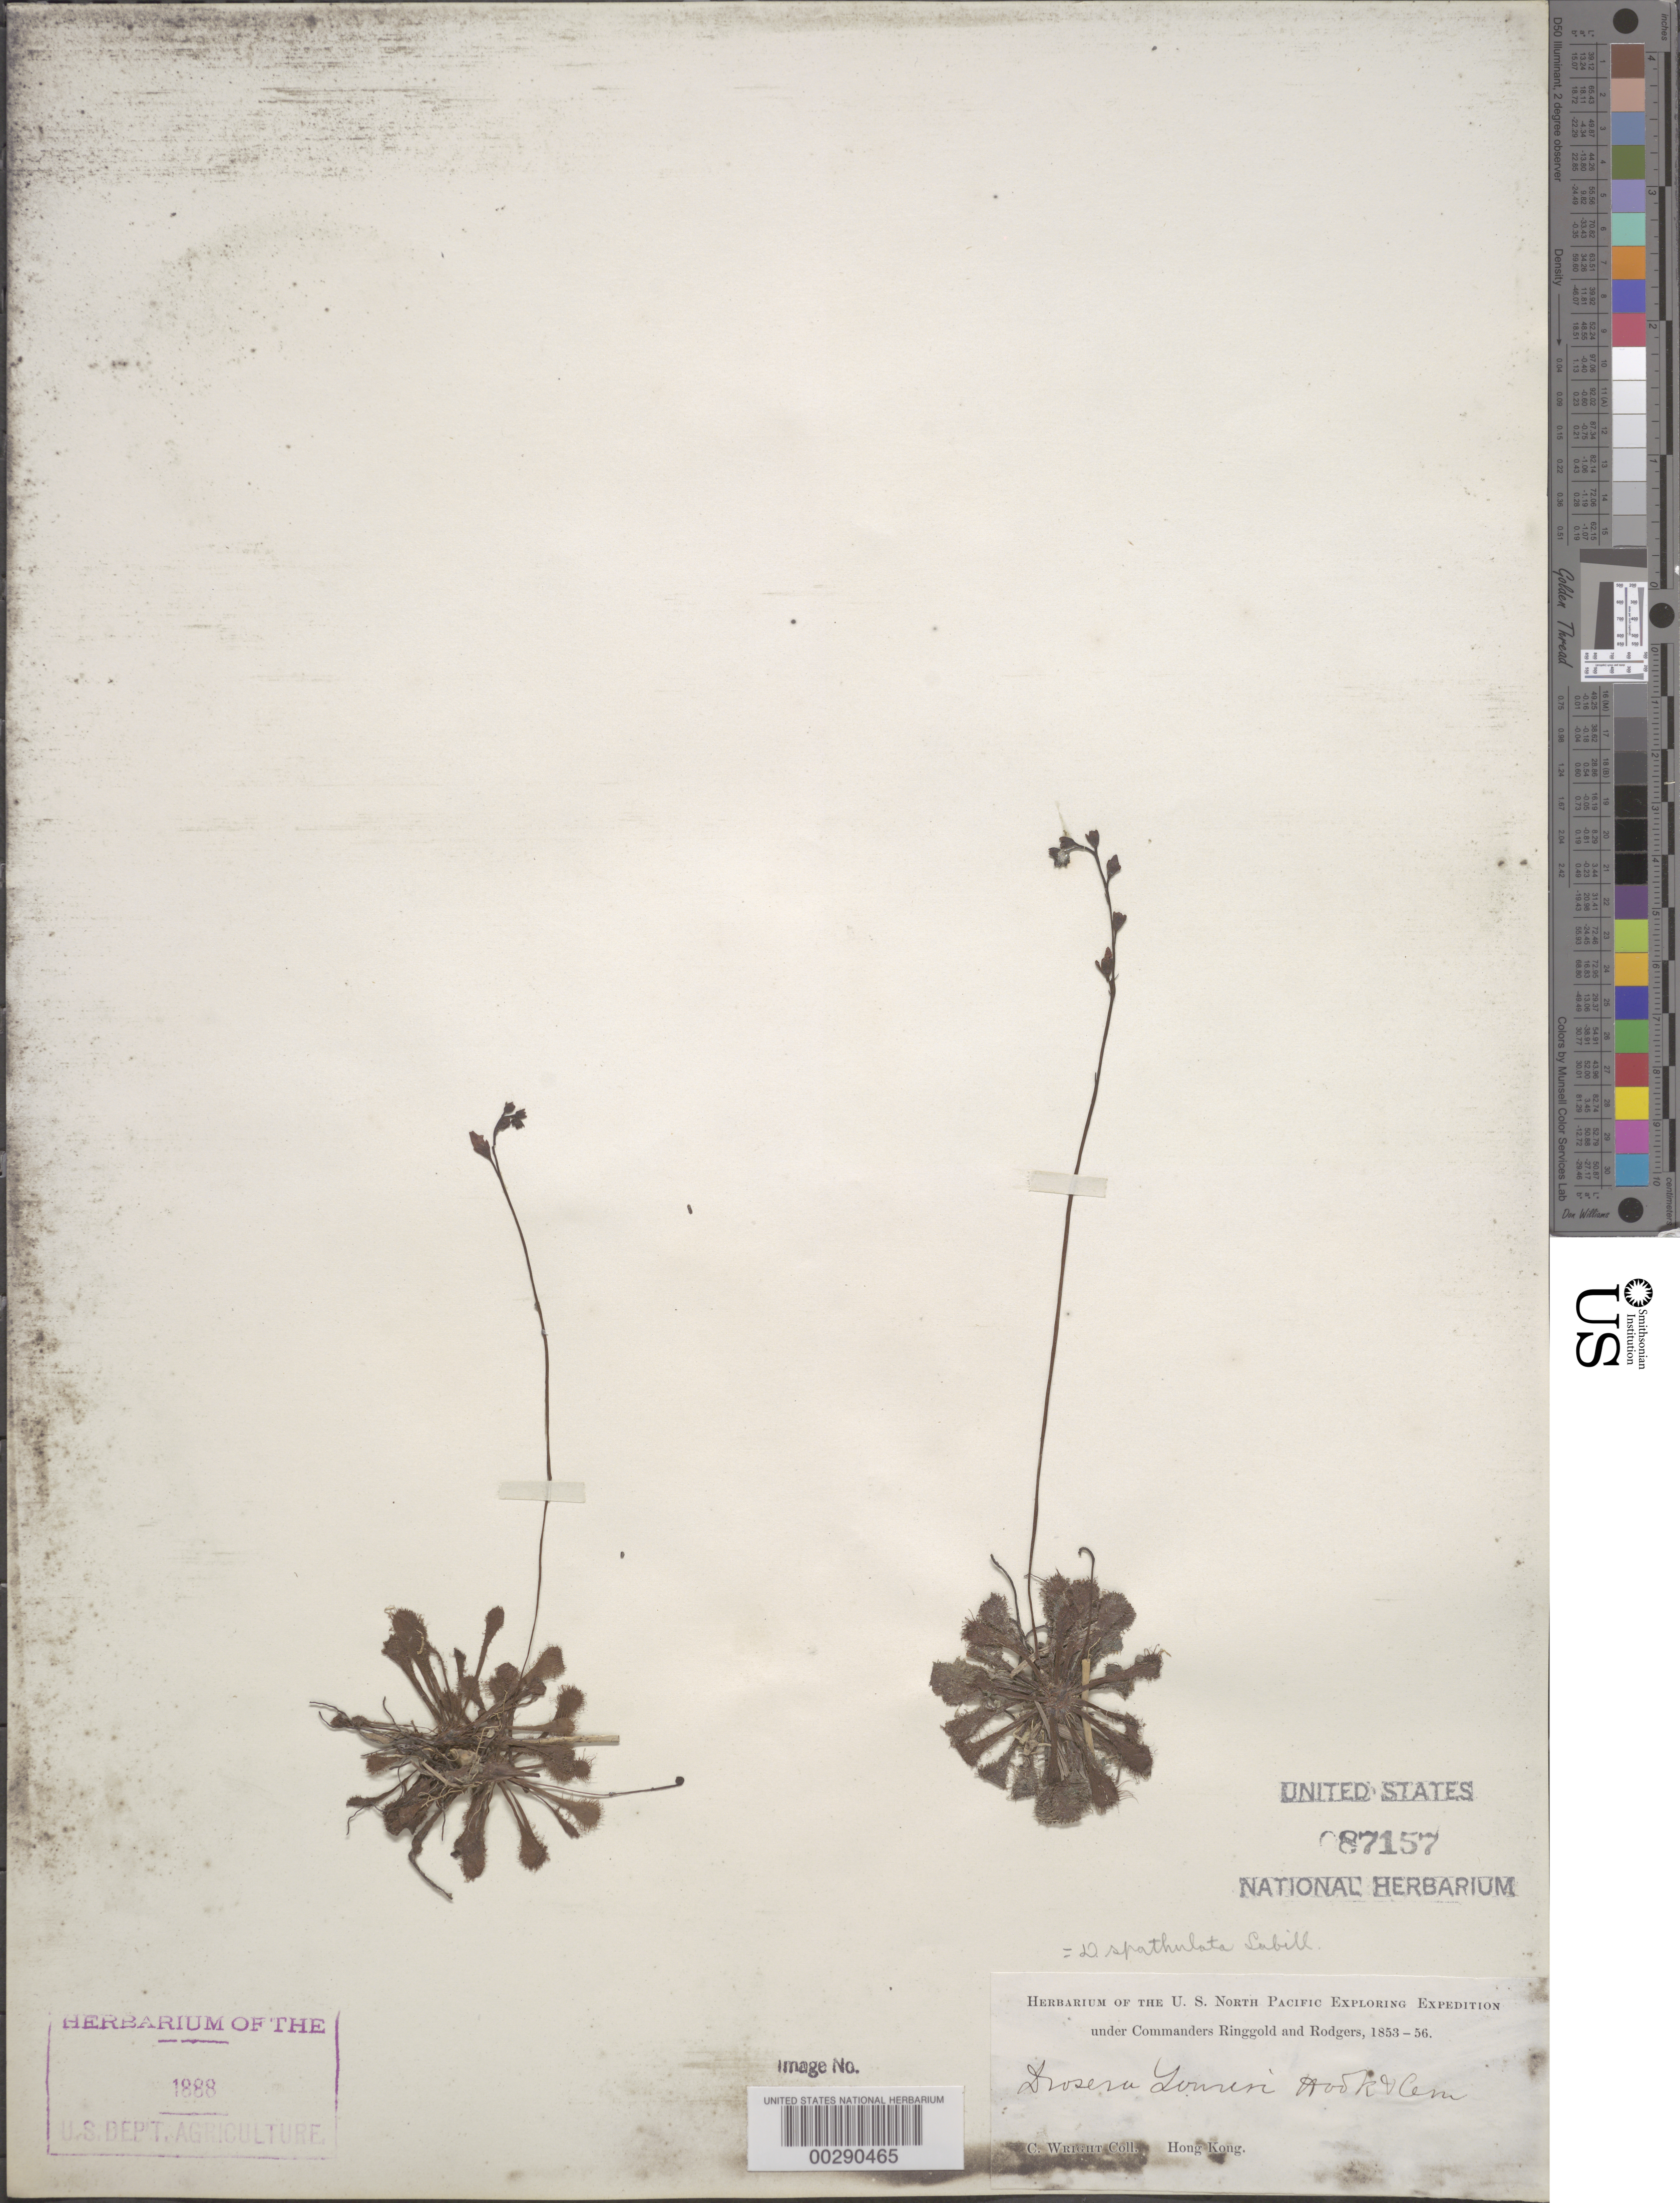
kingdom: Plantae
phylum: Tracheophyta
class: Magnoliopsida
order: Caryophyllales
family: Droseraceae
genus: Drosera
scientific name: Drosera spathulata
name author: Labill.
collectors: C. Wright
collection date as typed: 1853 to -- -- 1856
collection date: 1853/1856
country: China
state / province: Hong Kong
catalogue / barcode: US 87157